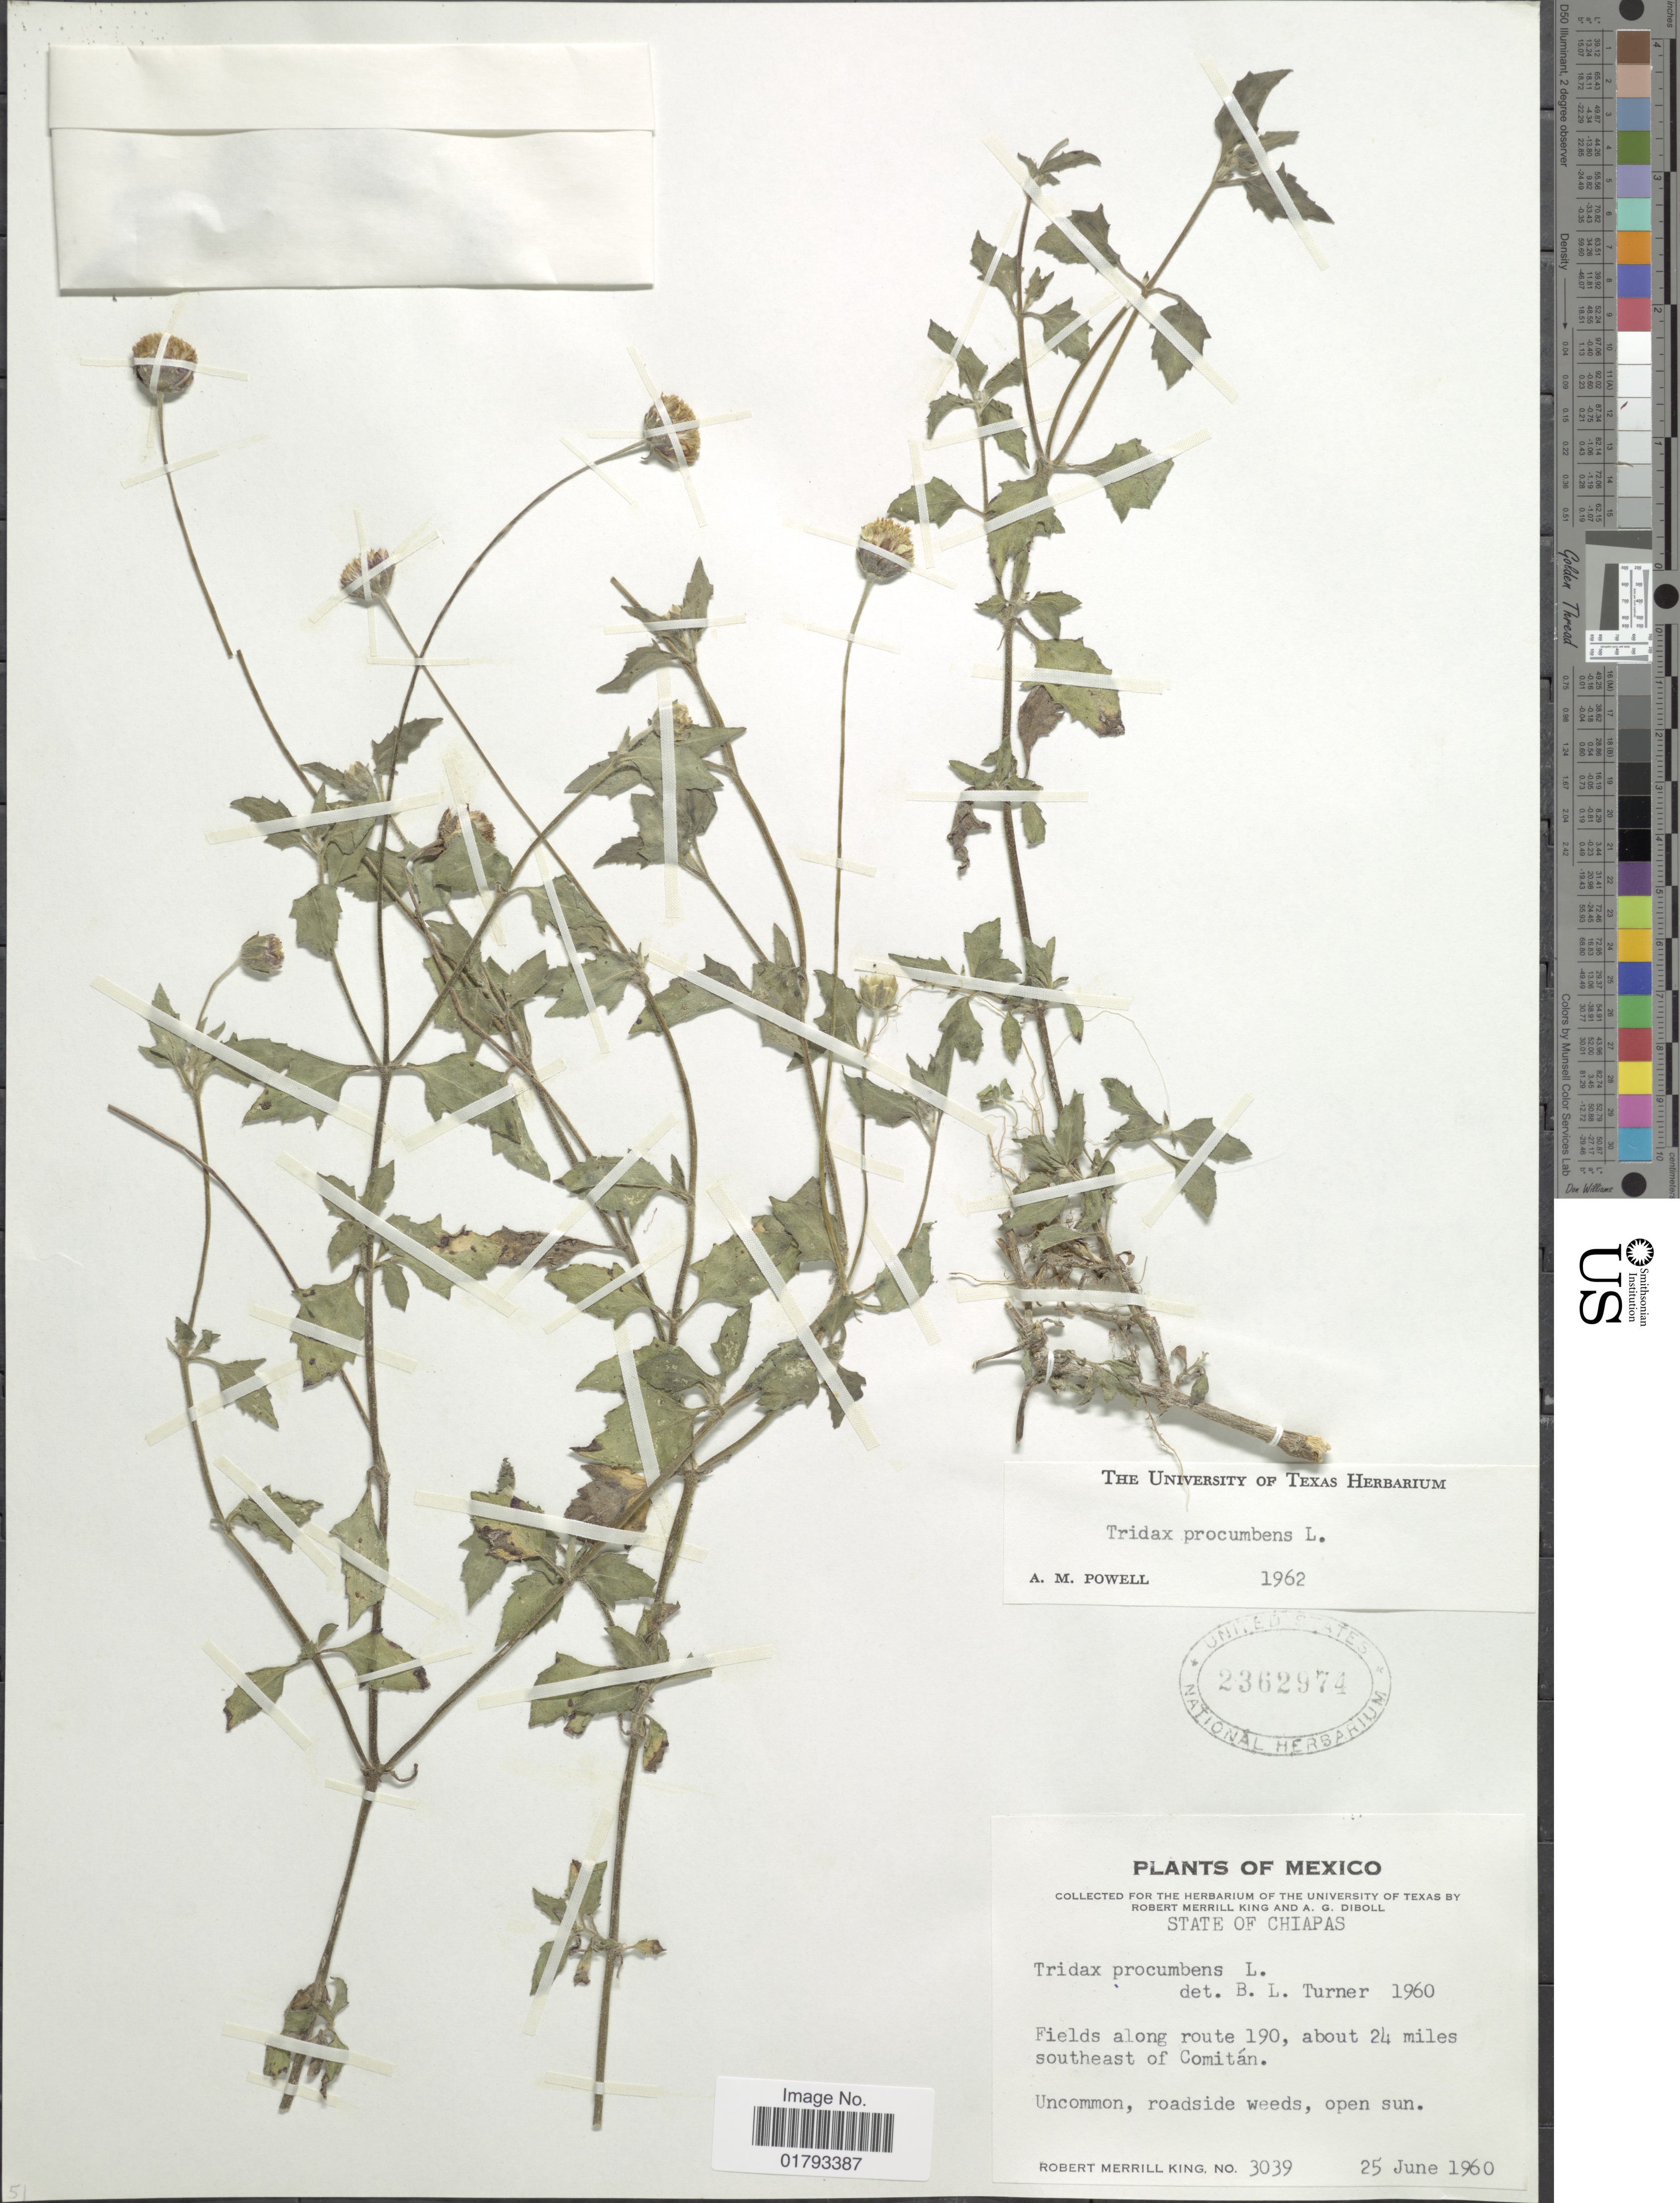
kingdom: Plantae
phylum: Tracheophyta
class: Magnoliopsida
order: Asterales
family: Asteraceae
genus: Tridax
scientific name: Tridax procumbens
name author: L.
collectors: R. M. King & A. Diboll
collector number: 3039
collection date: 1960-06-25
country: Mexico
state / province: Chiapas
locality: State of Chiapas, Fields alonh route 190, about 24 miles southeast of Comitan.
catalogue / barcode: US 2362974